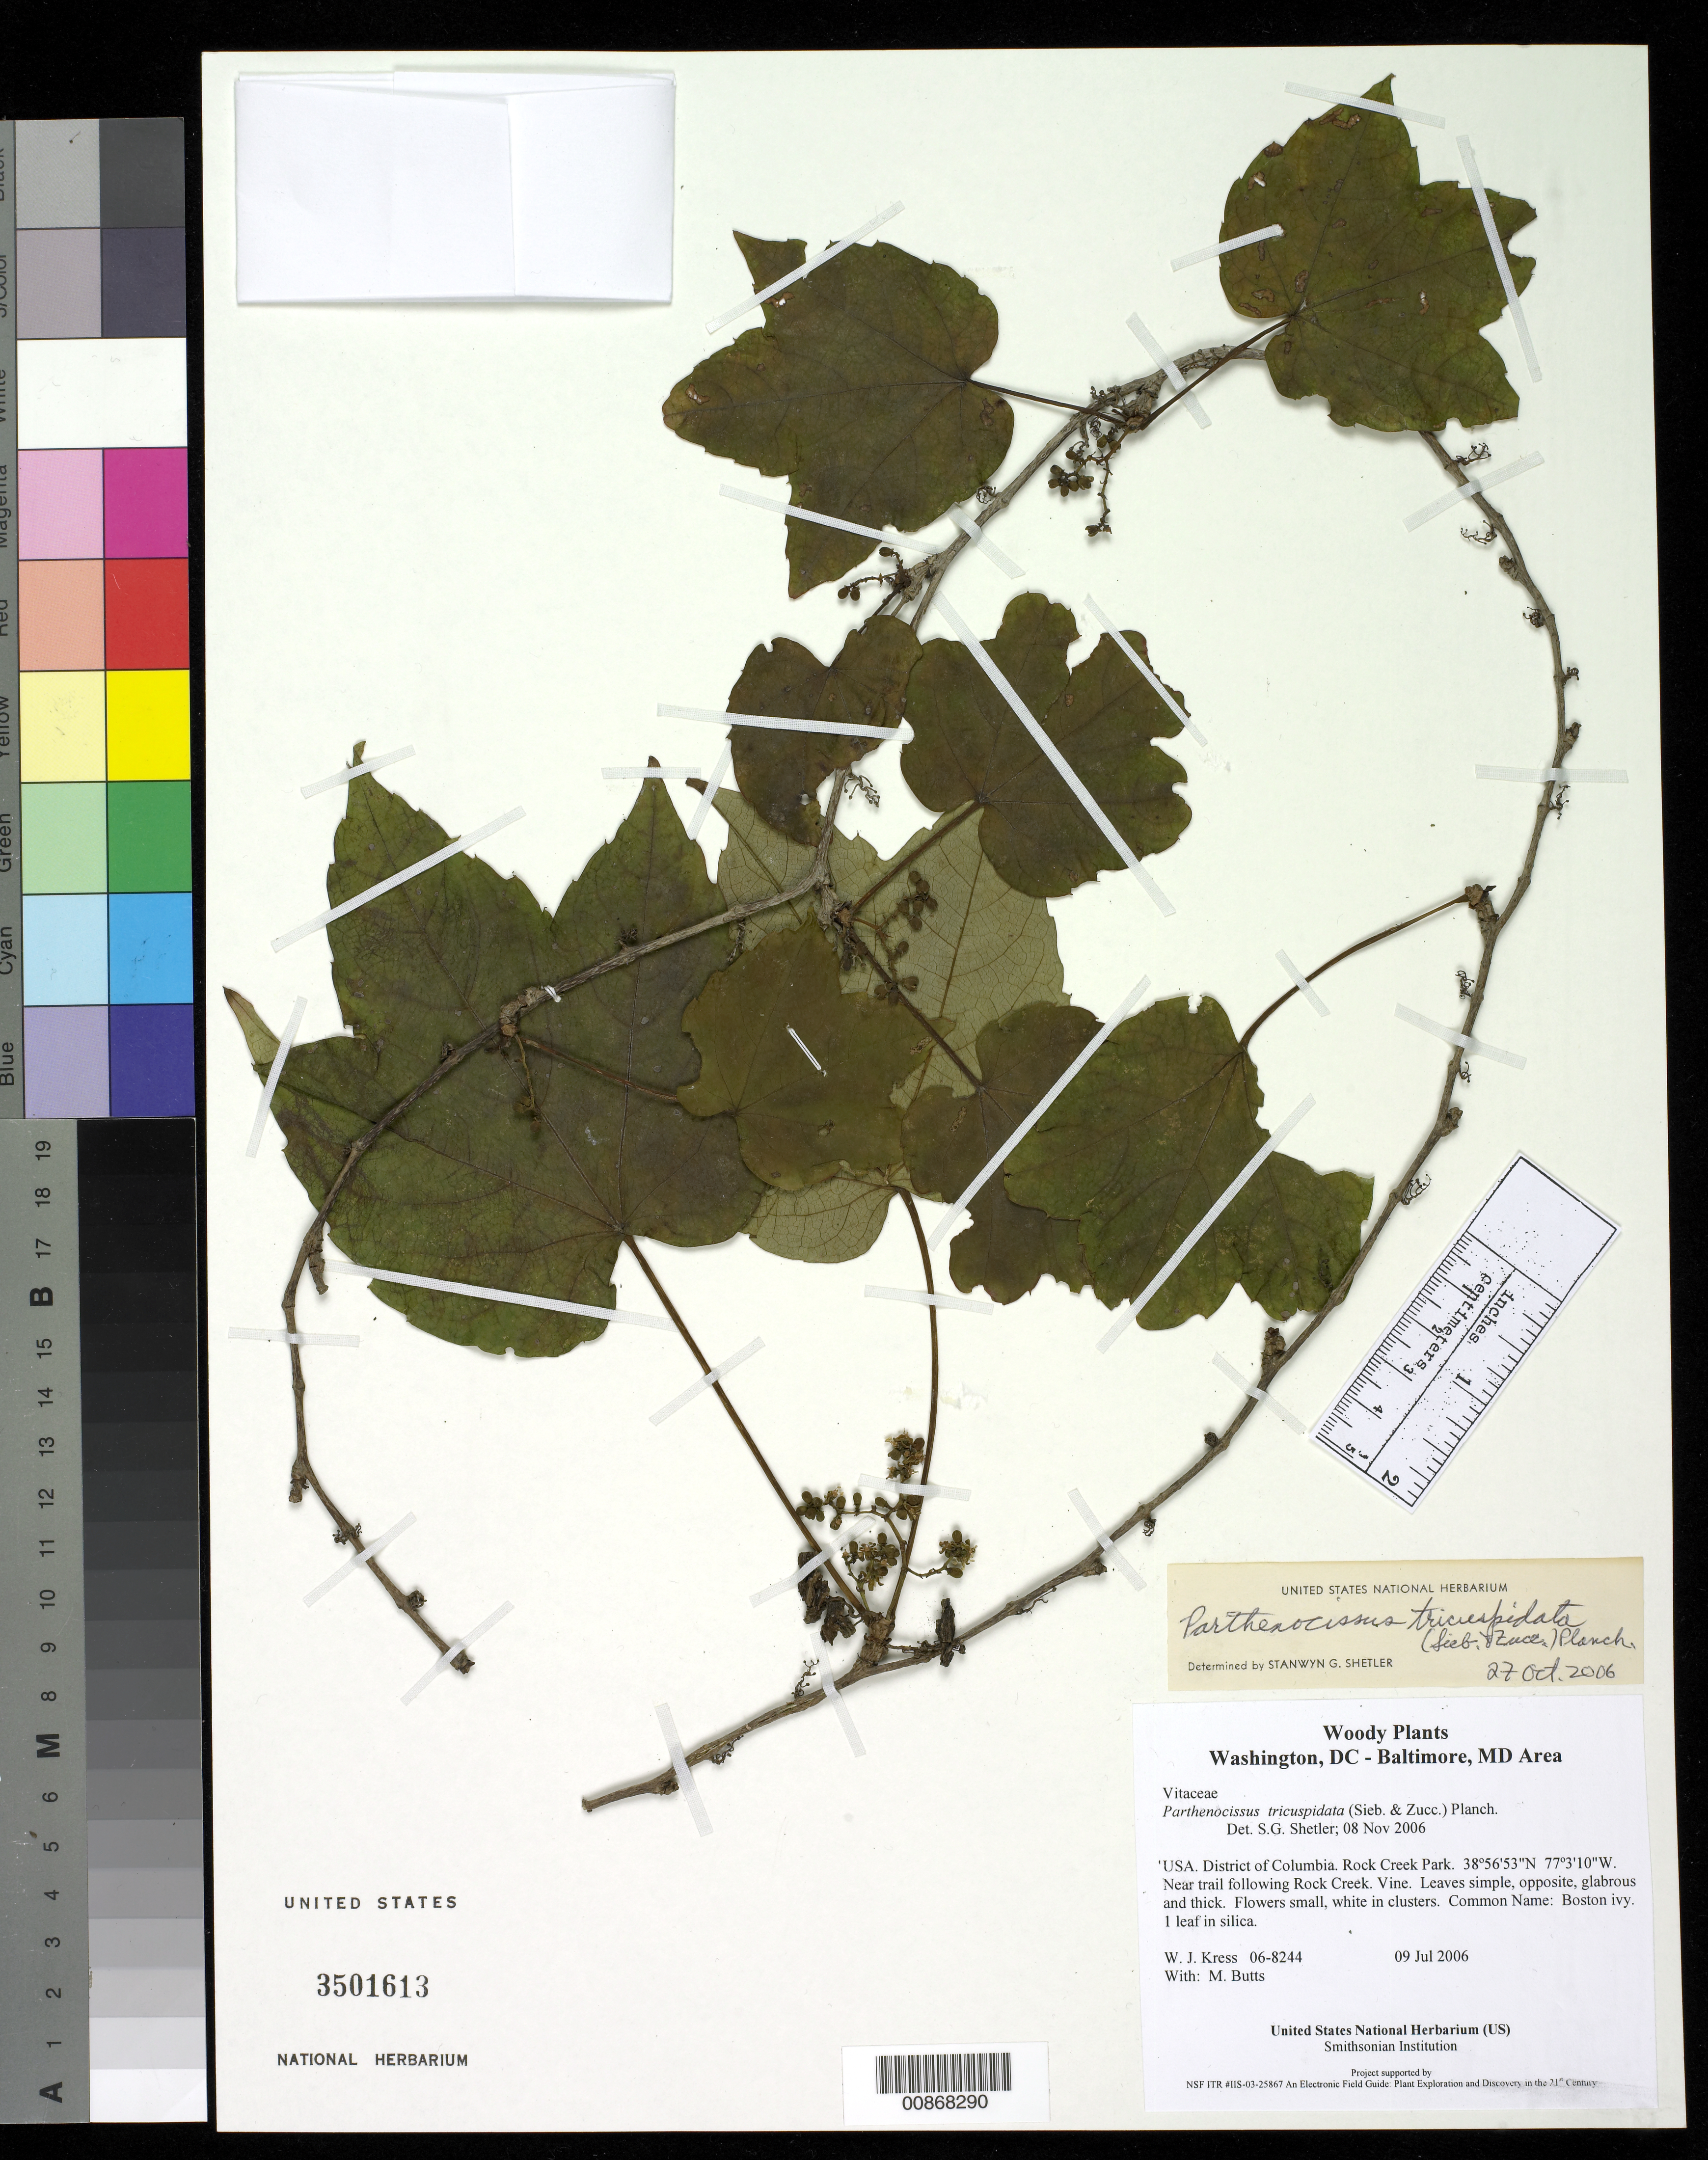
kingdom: Plantae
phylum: Tracheophyta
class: Magnoliopsida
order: Vitales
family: Vitaceae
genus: Parthenocissus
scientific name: Parthenocissus quinquefolia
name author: (L.) Planch.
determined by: Shetler, Stanwyn G., (US), NMNH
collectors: W. J. Kress & M. B. Butts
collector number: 06-8244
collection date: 2006-07-09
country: United States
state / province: District of Columbia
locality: Rock Creek Park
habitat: Near trail following Rock Creek.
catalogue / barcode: US 3501613